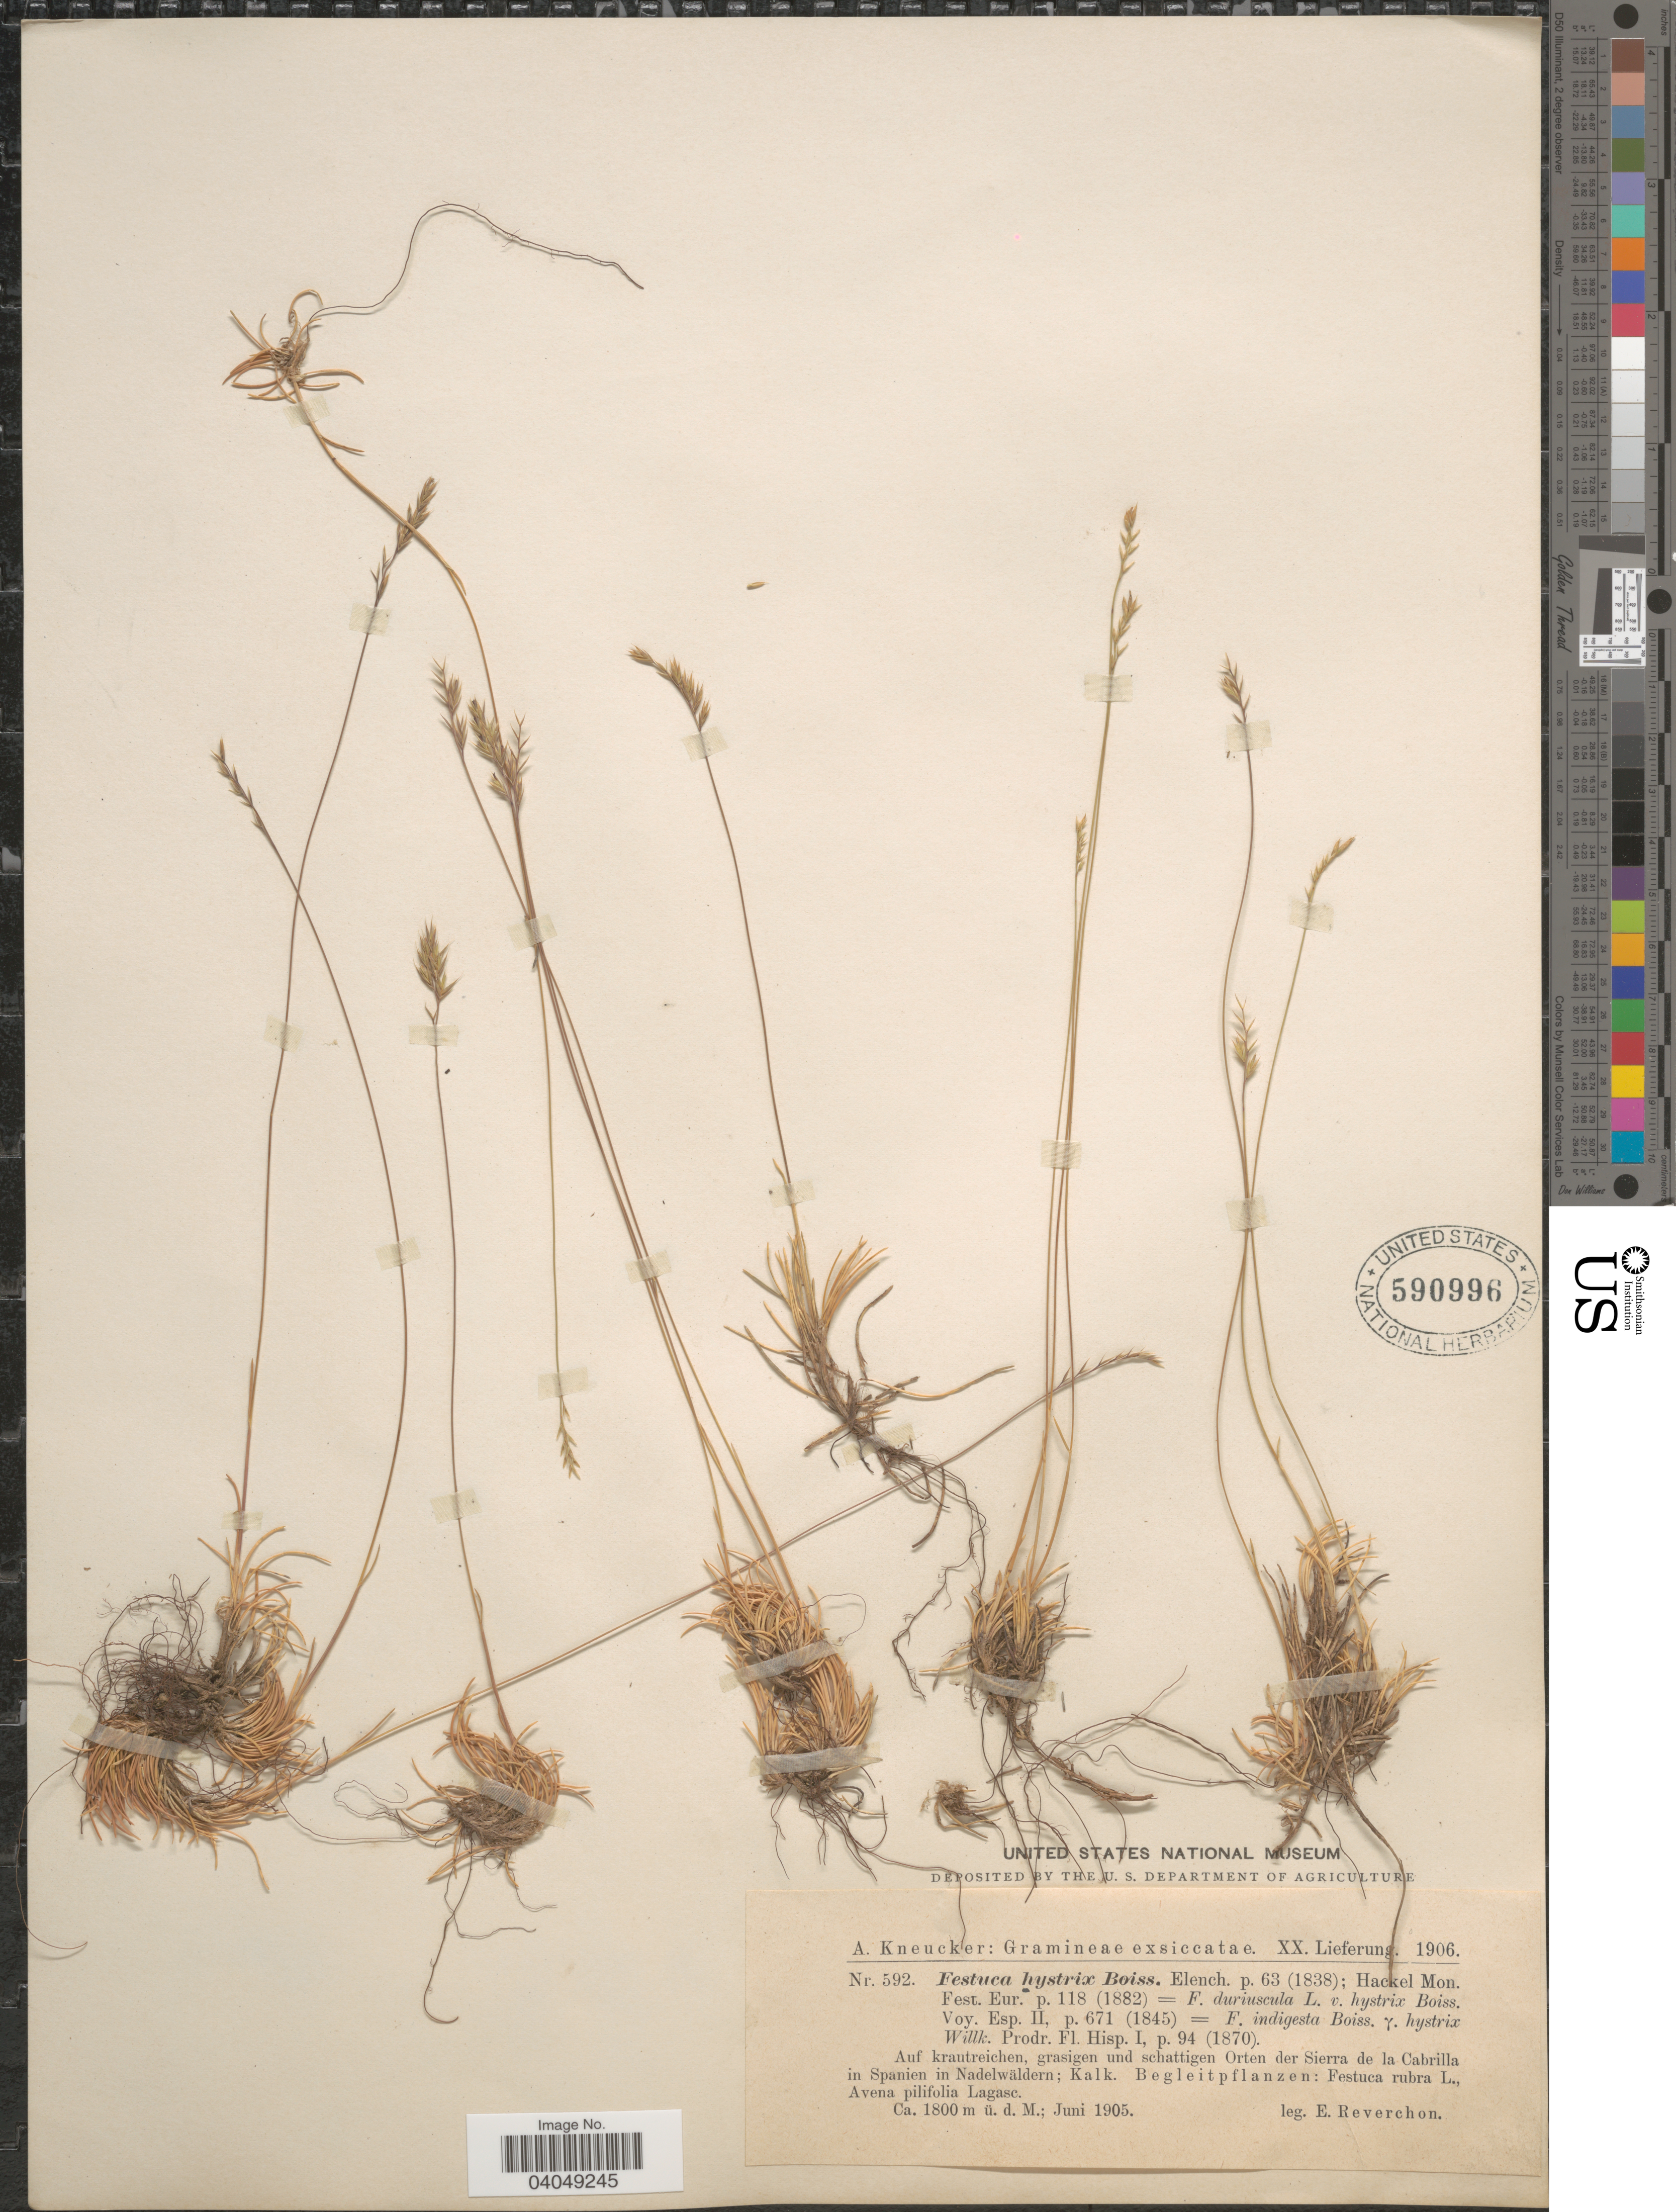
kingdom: Plantae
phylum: Tracheophyta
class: Liliopsida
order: Poales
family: Poaceae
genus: Festuca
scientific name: Festuca hystrix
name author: Boiss.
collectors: E. Reverchon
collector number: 592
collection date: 1905-06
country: Spain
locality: Auf krautreichen, grasigen und schattigen Orten der Sierra de la Cabrilla in Spanien in Nadelwäldern.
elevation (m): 1800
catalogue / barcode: US 590996